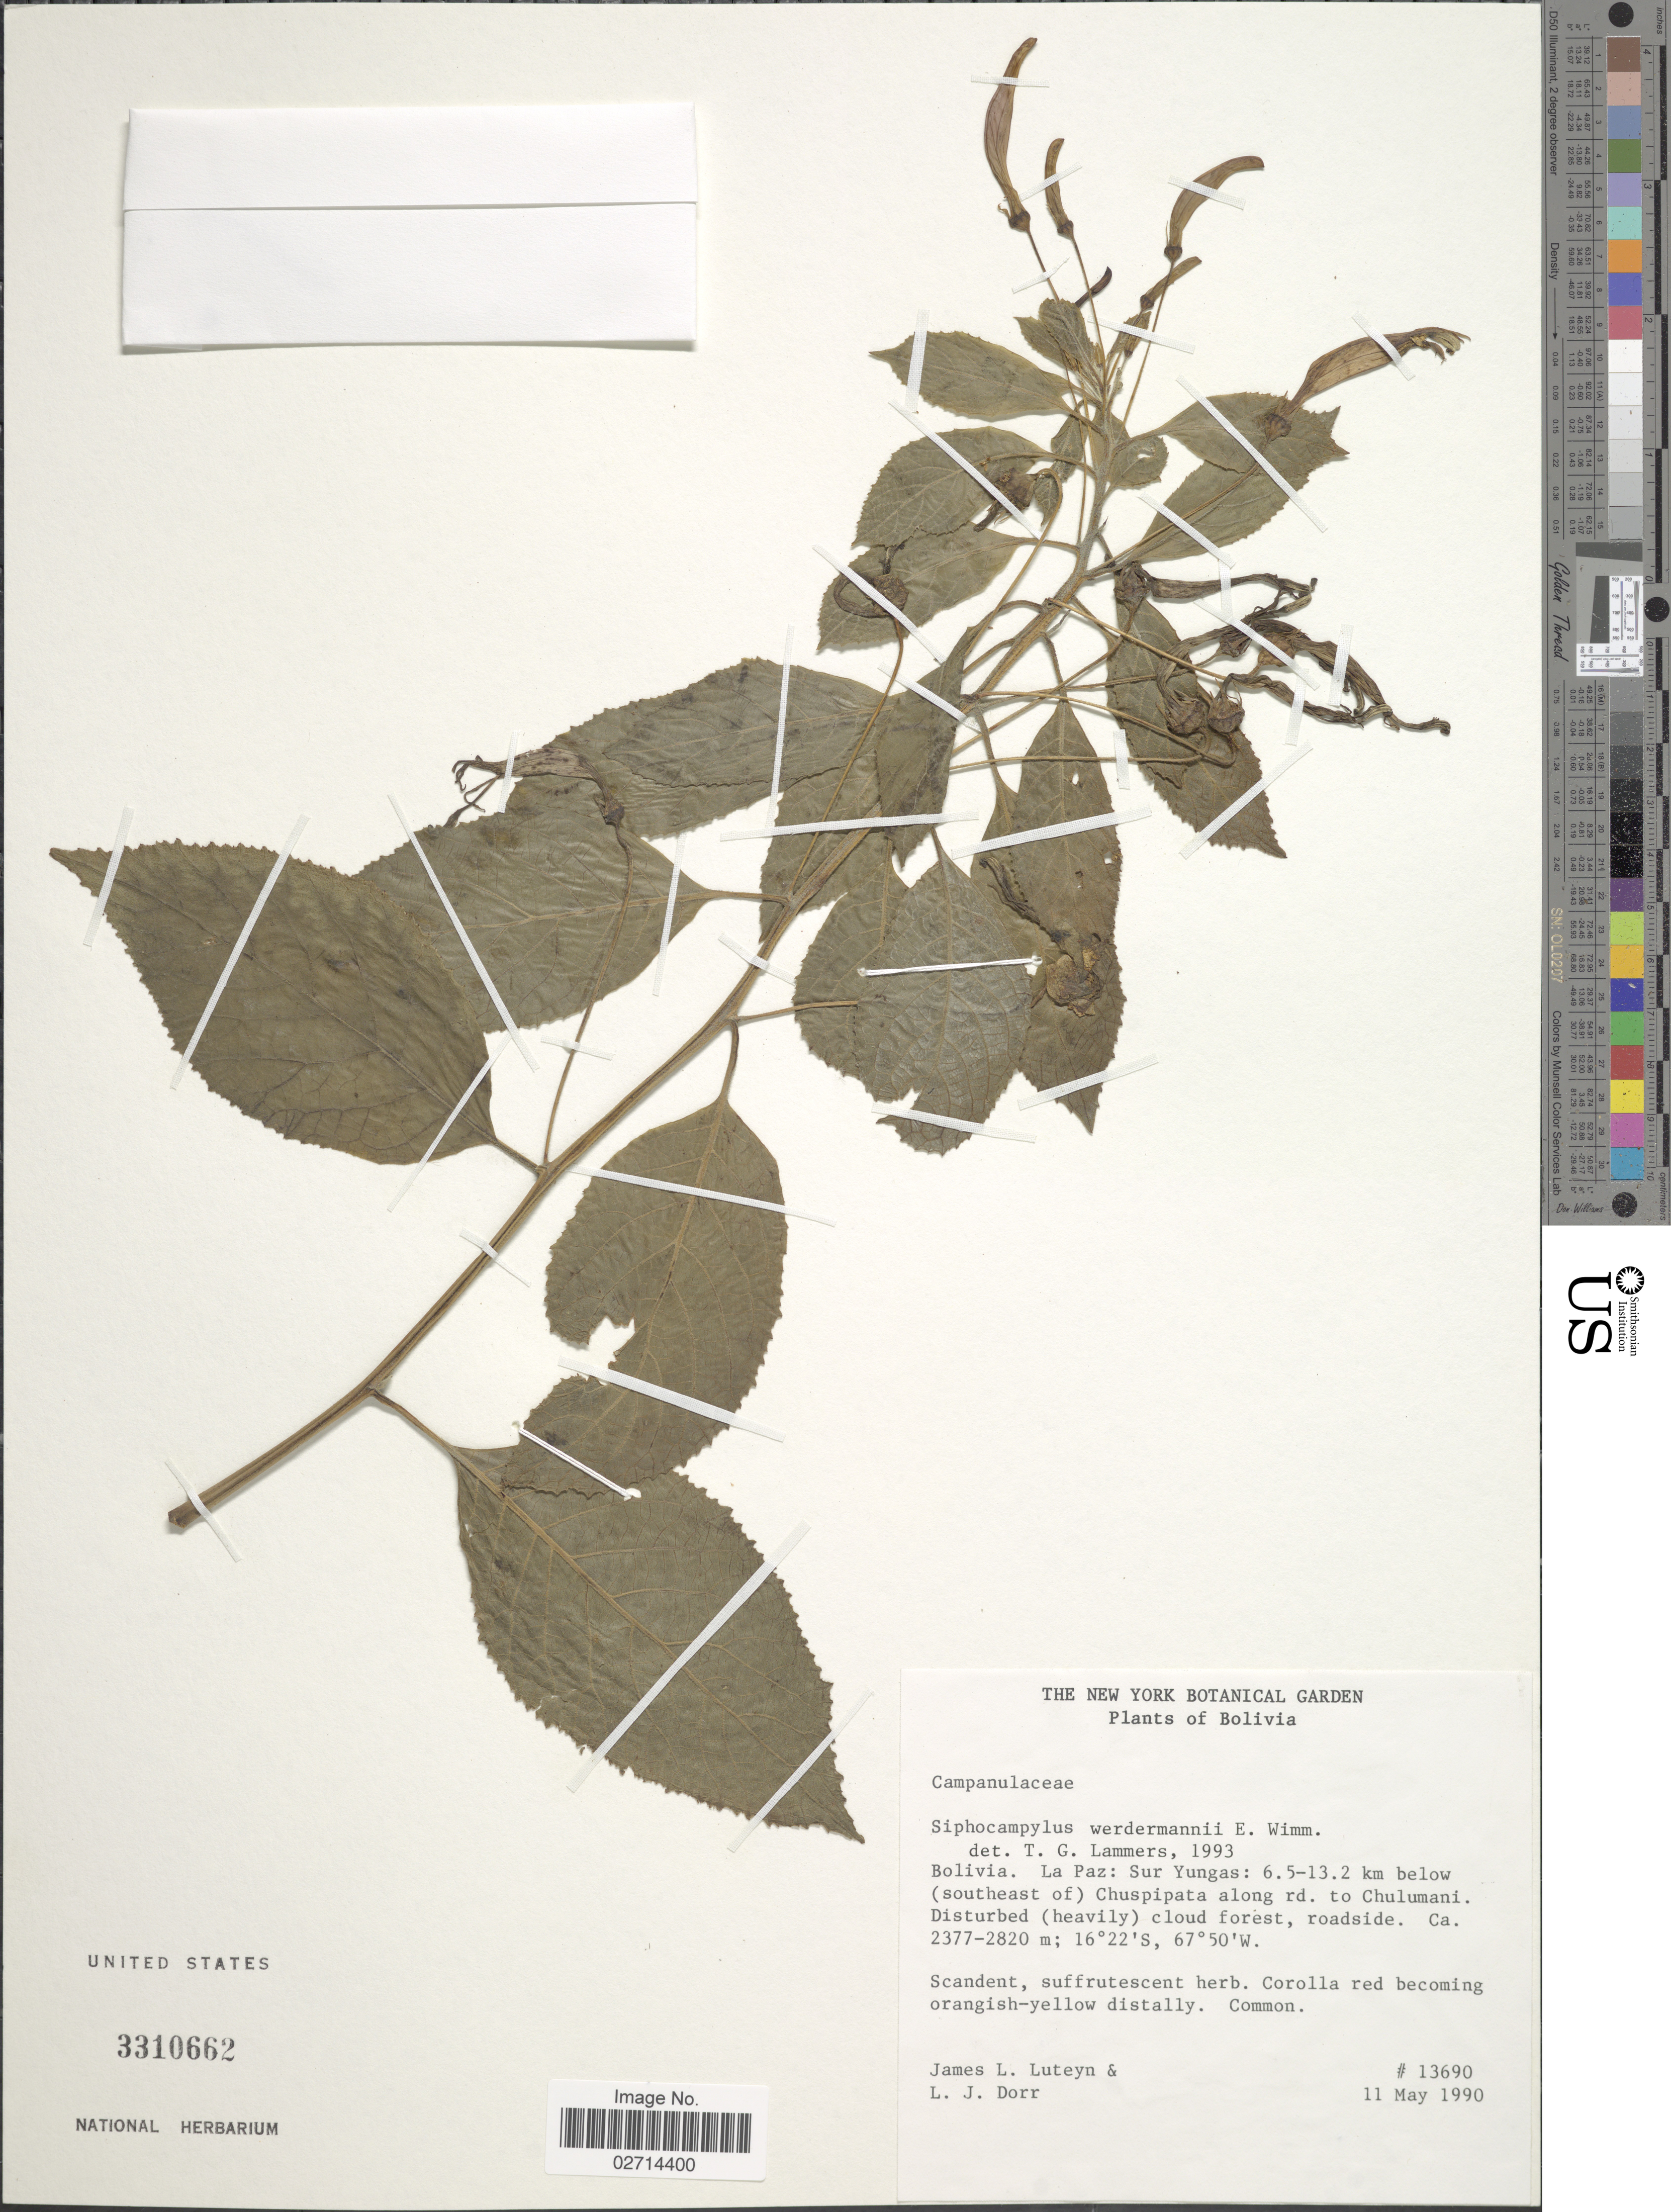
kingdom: Plantae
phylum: Tracheophyta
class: Magnoliopsida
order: Asterales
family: Campanulaceae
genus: Siphocampylus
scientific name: Siphocampylus werdermannii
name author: E. Wimm.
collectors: J. L. Luteyn & L. J. Dorr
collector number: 13690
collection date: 1990-05-11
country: Bolivia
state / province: La Paz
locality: Sur Yungas: 6.5-13.2 km below (southeast of) Chuspipata along rd. to Chulumani, Disturbed (heavily) cloud forest, roadside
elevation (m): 2377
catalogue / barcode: US 3310662